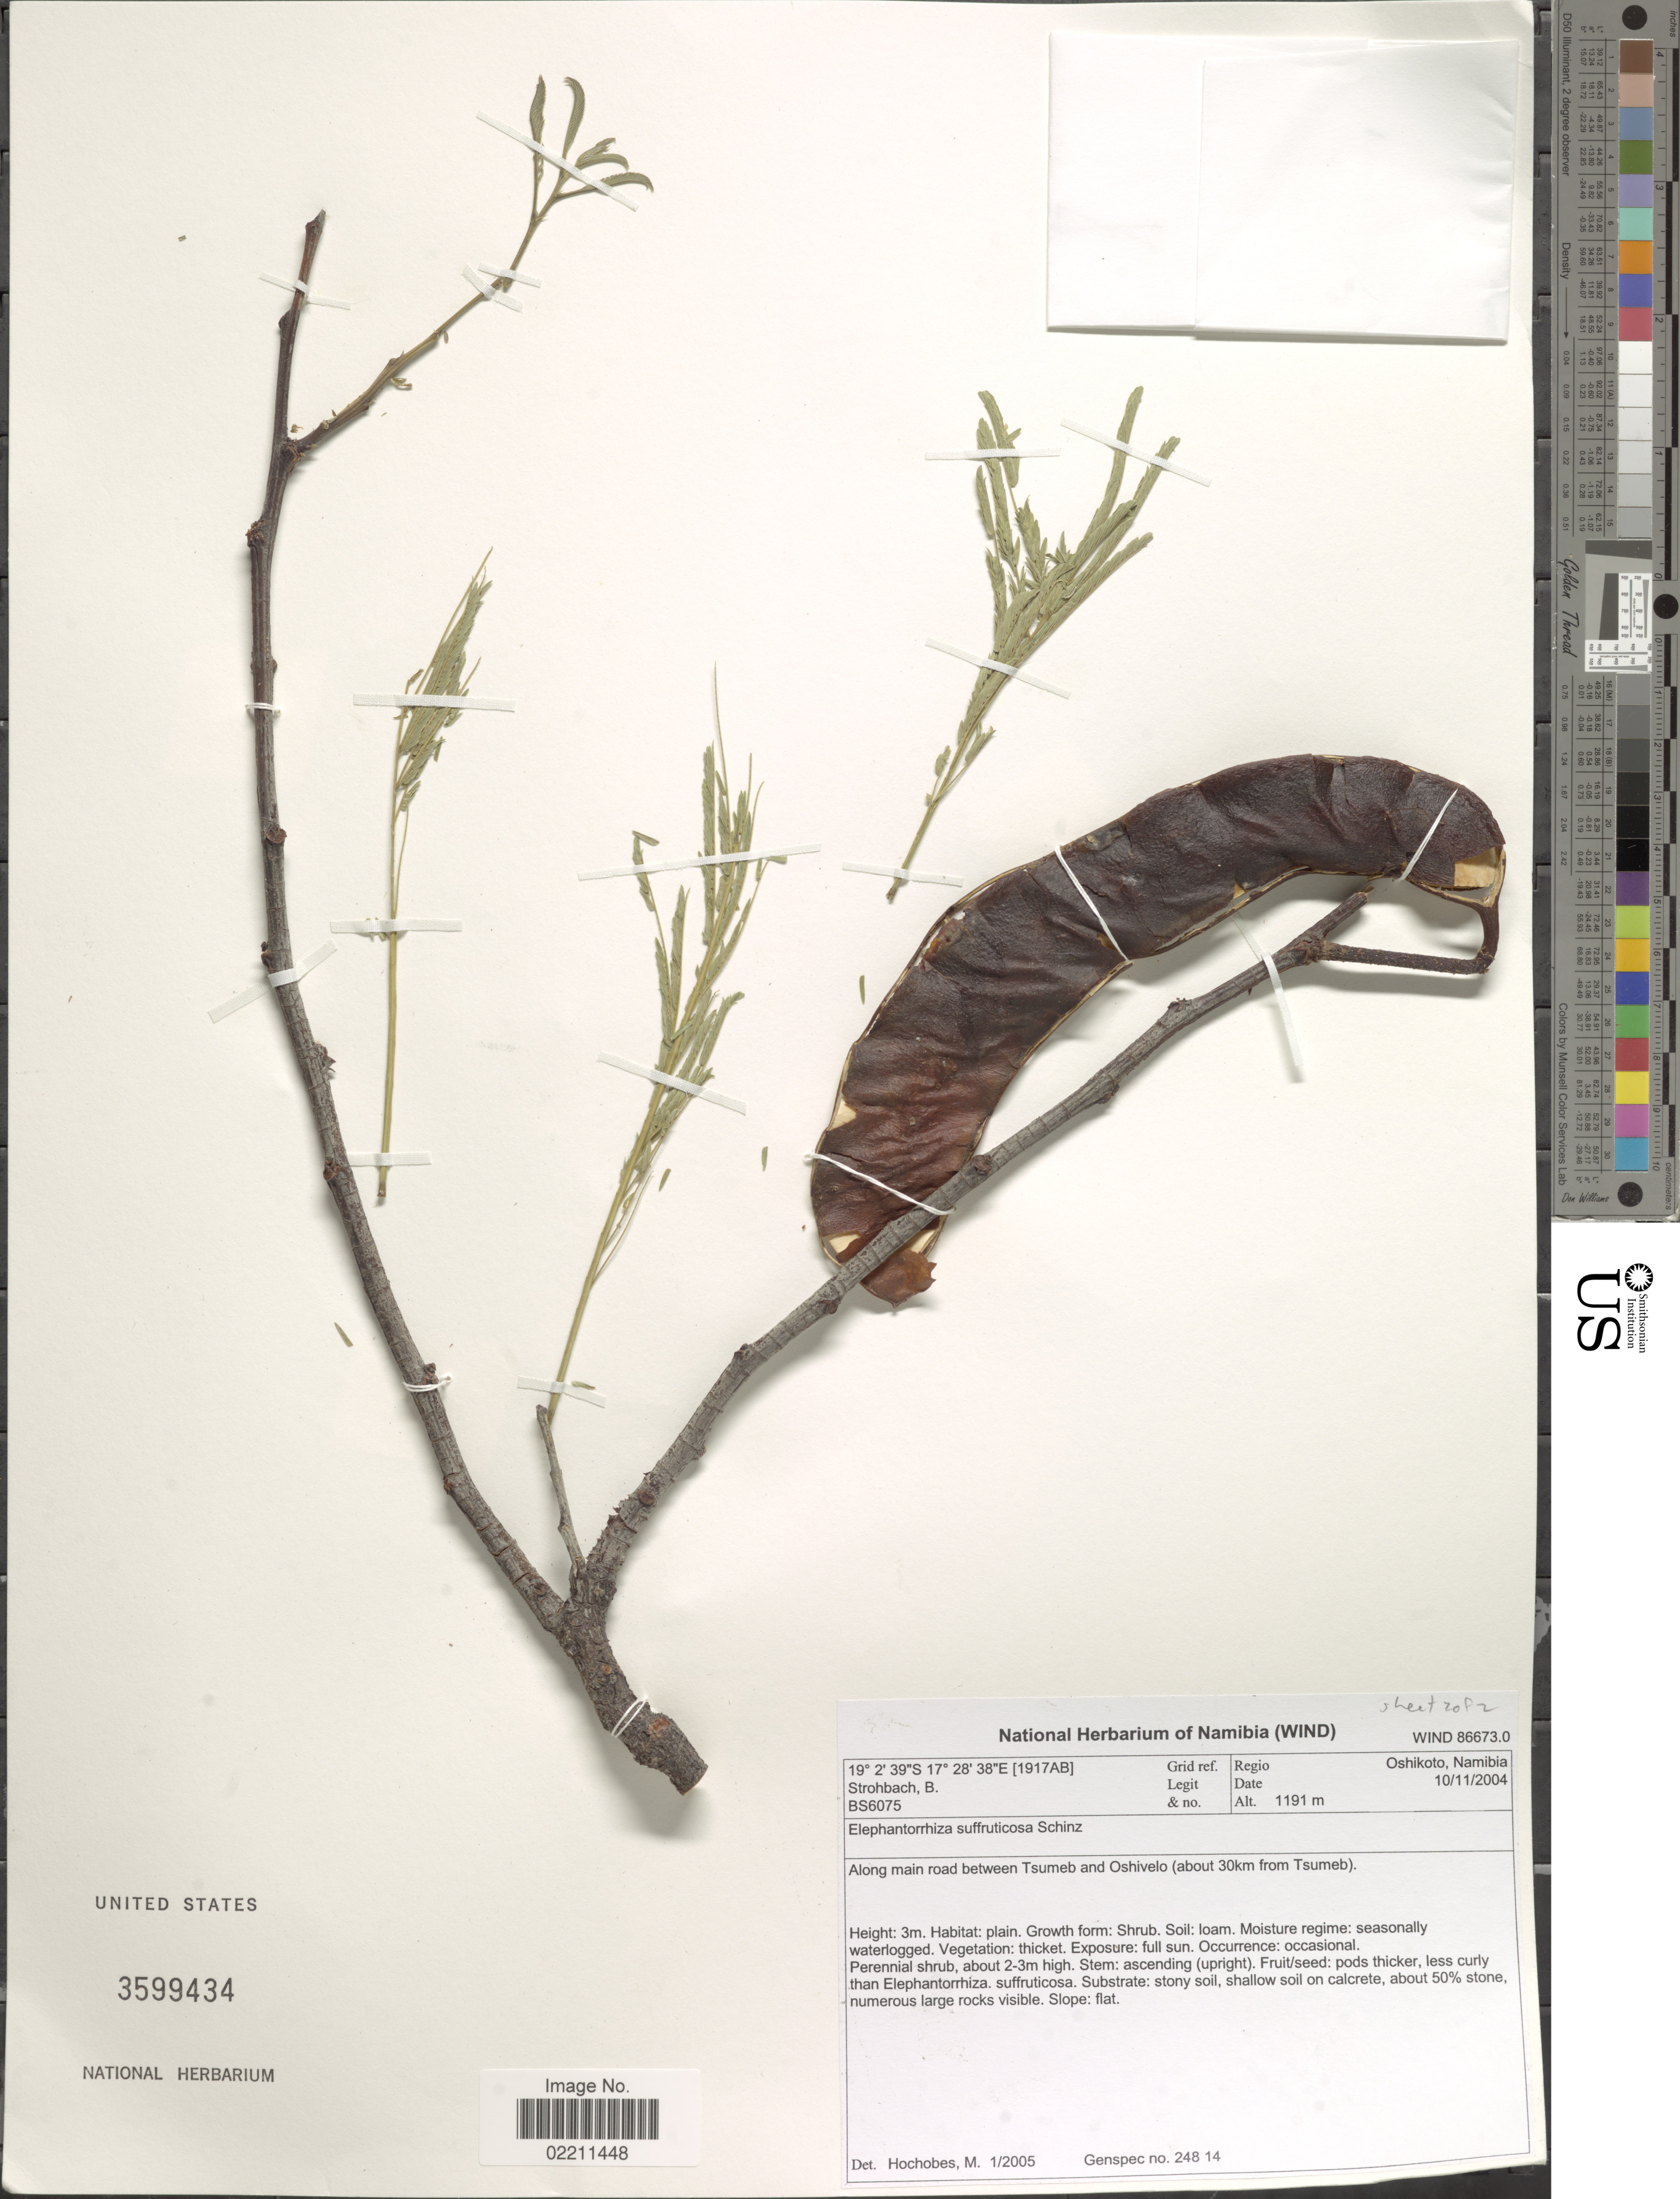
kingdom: Plantae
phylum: Tracheophyta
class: Magnoliopsida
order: Fabales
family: Fabaceae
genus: Entada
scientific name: Entada rangei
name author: (Harms) S.A. O'Donnell & G.P. Lewis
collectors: B. Strohbach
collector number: BS6075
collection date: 2004-11-10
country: Namibia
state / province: Oshikoto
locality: Regio Oshikoto, Namibia.Along main road between Tsumeb and Oshivelo (about 30km from Tsumeb).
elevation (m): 1191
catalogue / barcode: US 3599434